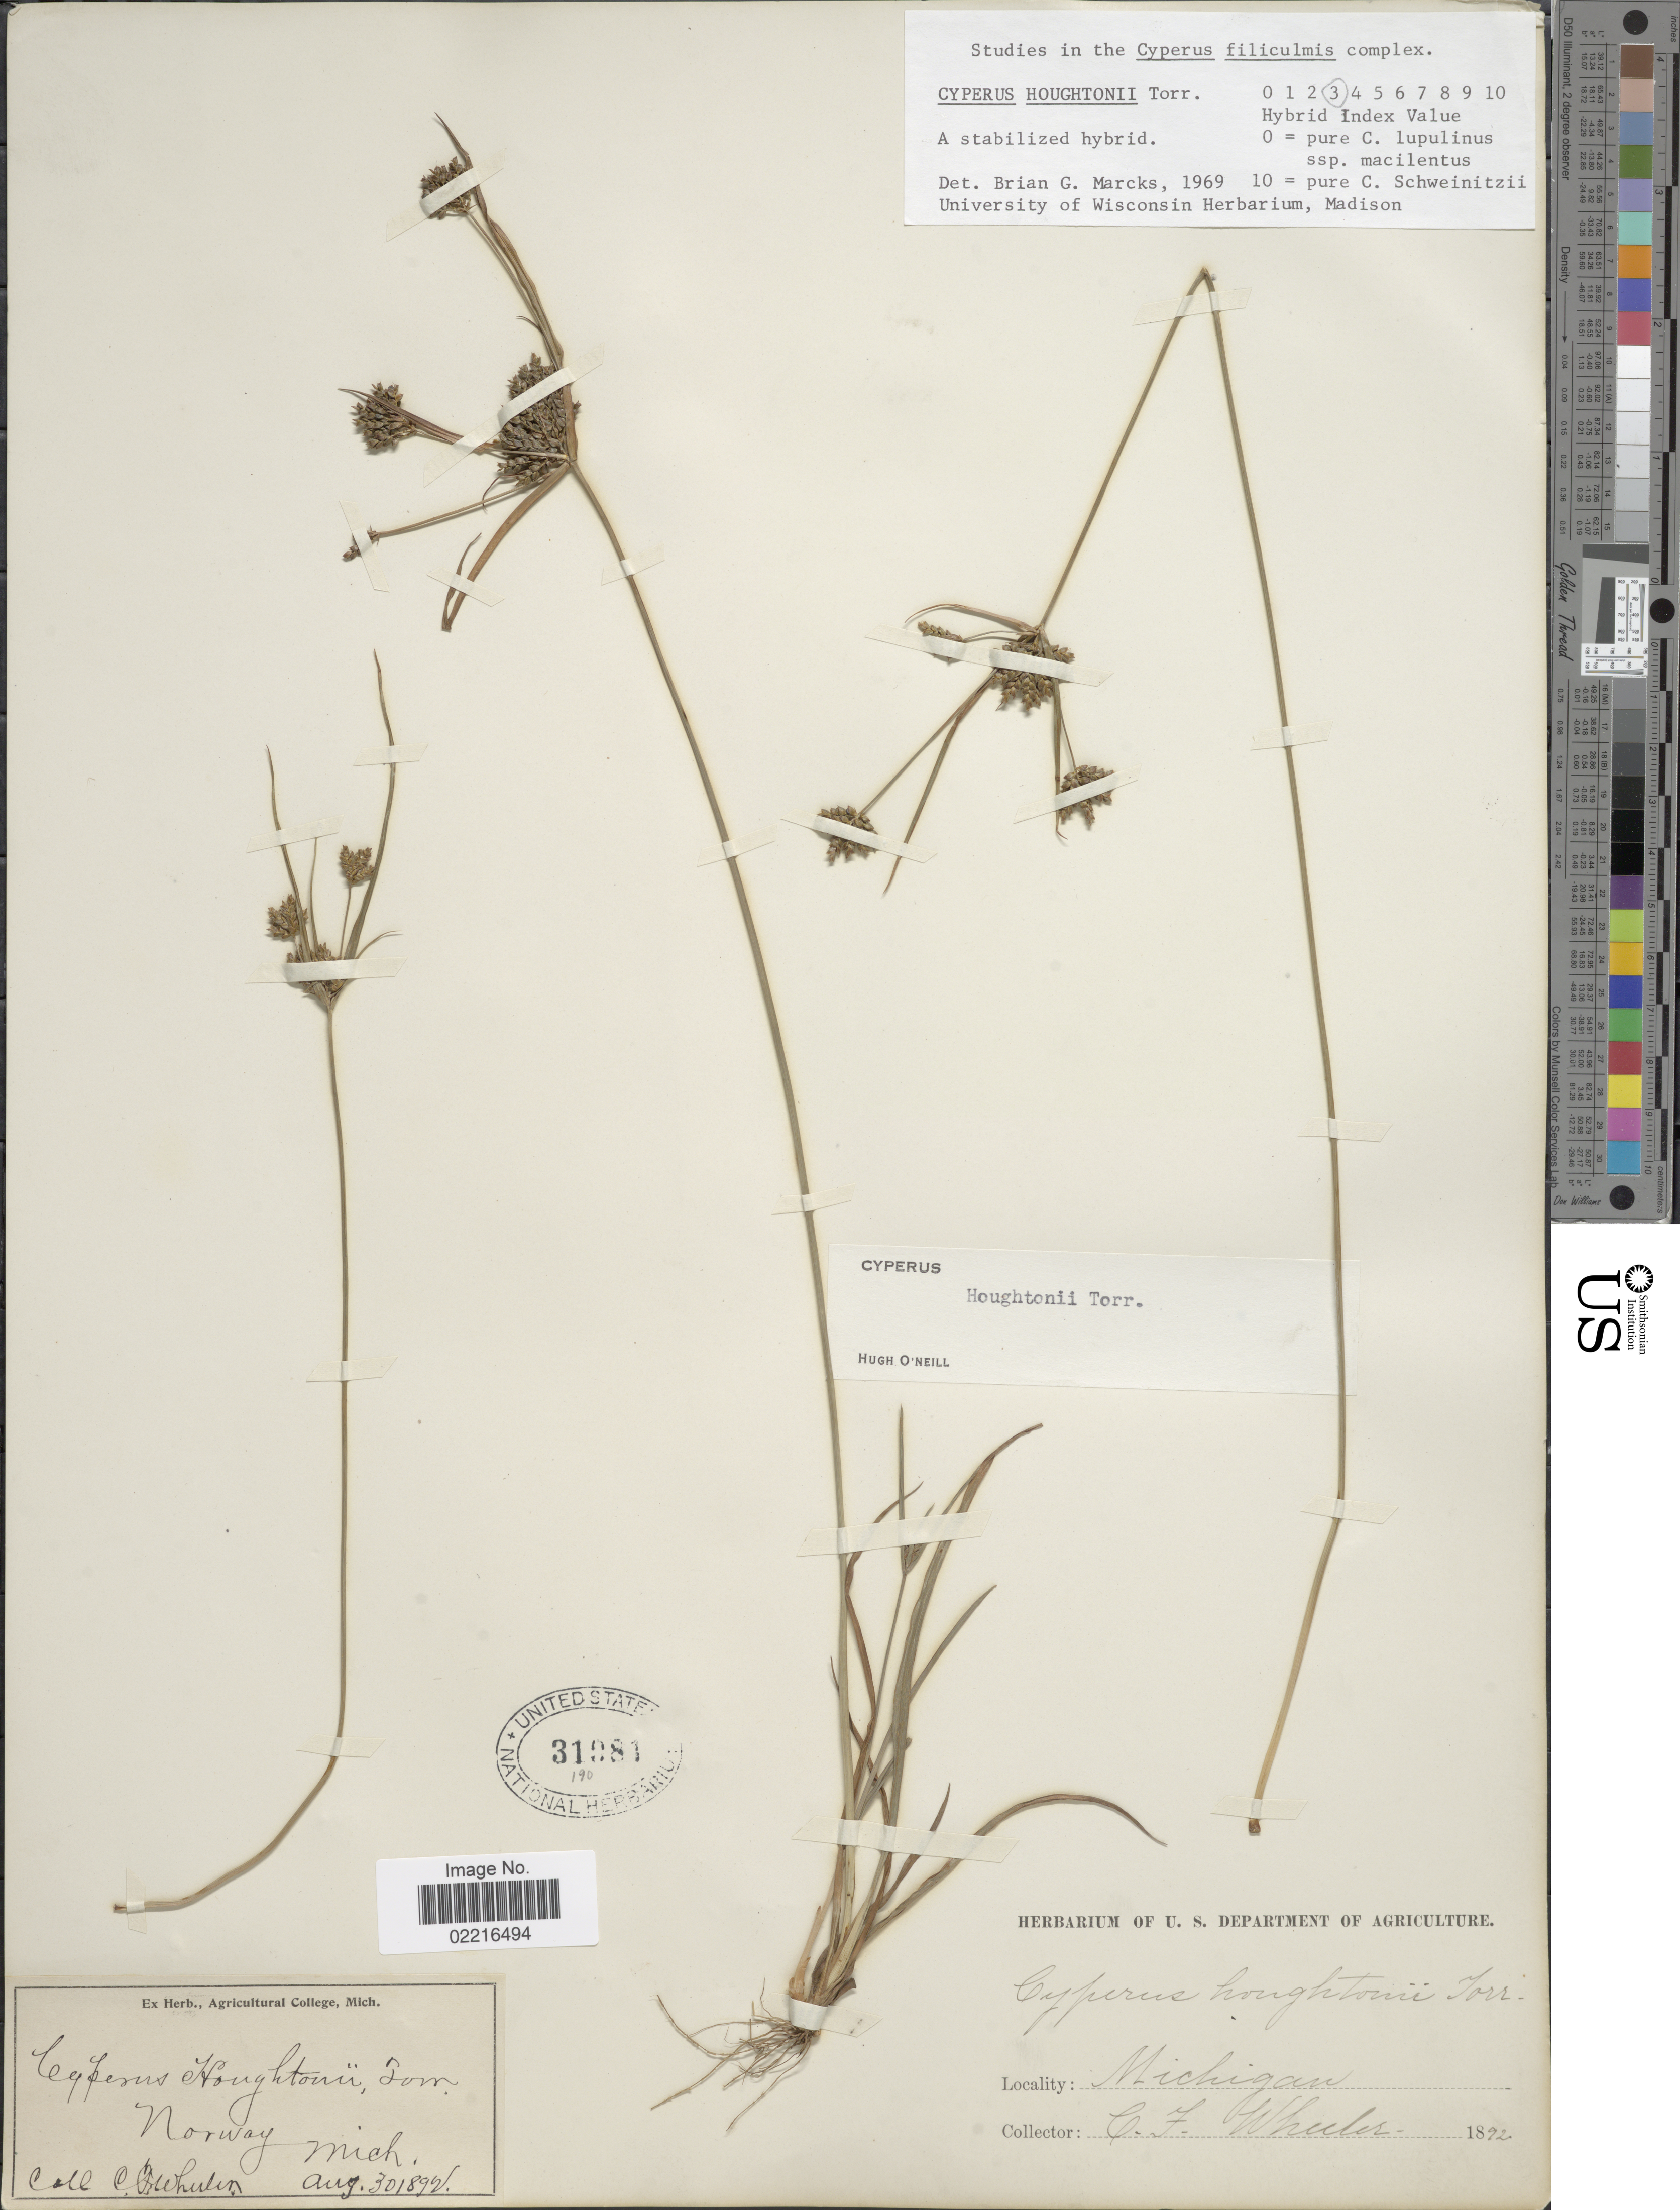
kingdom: Plantae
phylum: Tracheophyta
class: Liliopsida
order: Poales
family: Cyperaceae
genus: Cyperus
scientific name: Cyperus houghtonii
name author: Torr.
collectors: C. Wheeler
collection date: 1892-08-30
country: United States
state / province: Michigan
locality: Norway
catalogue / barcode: US 31981